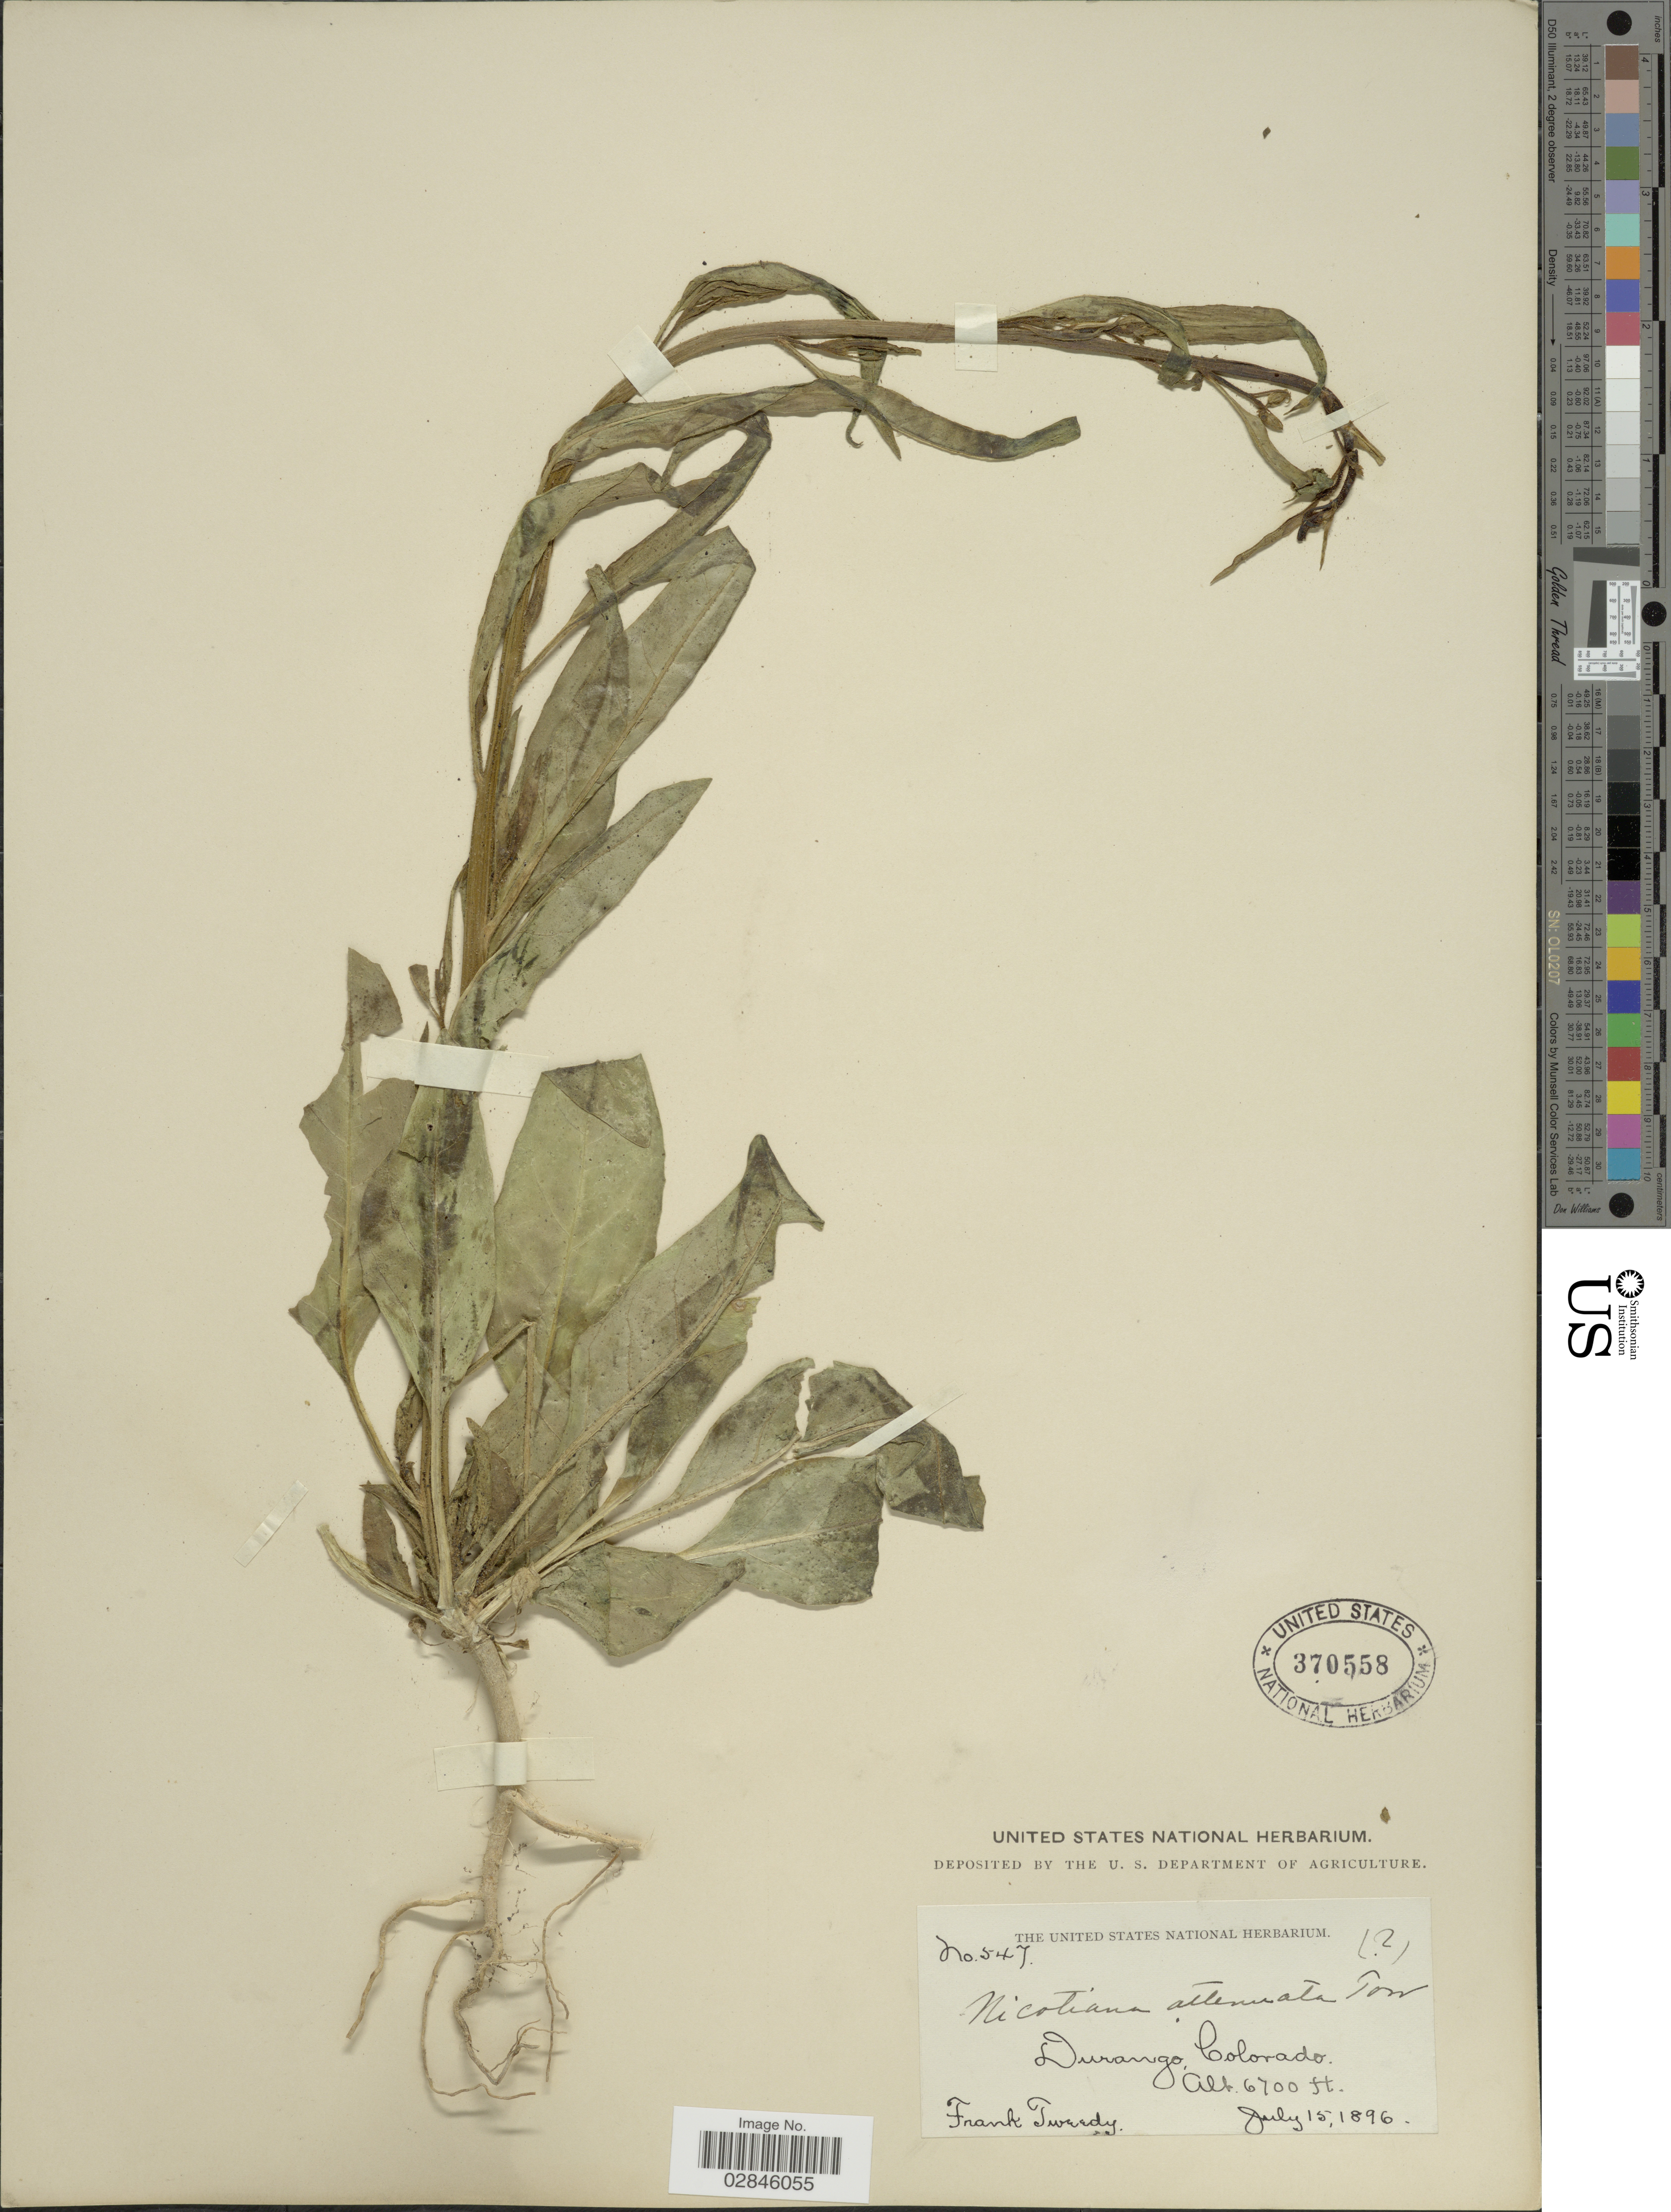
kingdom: Plantae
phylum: Tracheophyta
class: Magnoliopsida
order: Solanales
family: Solanaceae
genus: Nicotiana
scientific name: Nicotiana attenuata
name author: Torr. ex S. Watson in C. King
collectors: F. Tweedy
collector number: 547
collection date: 1896-07-15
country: United States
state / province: Colorado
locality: Durango.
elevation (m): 2042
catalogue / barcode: US 370558